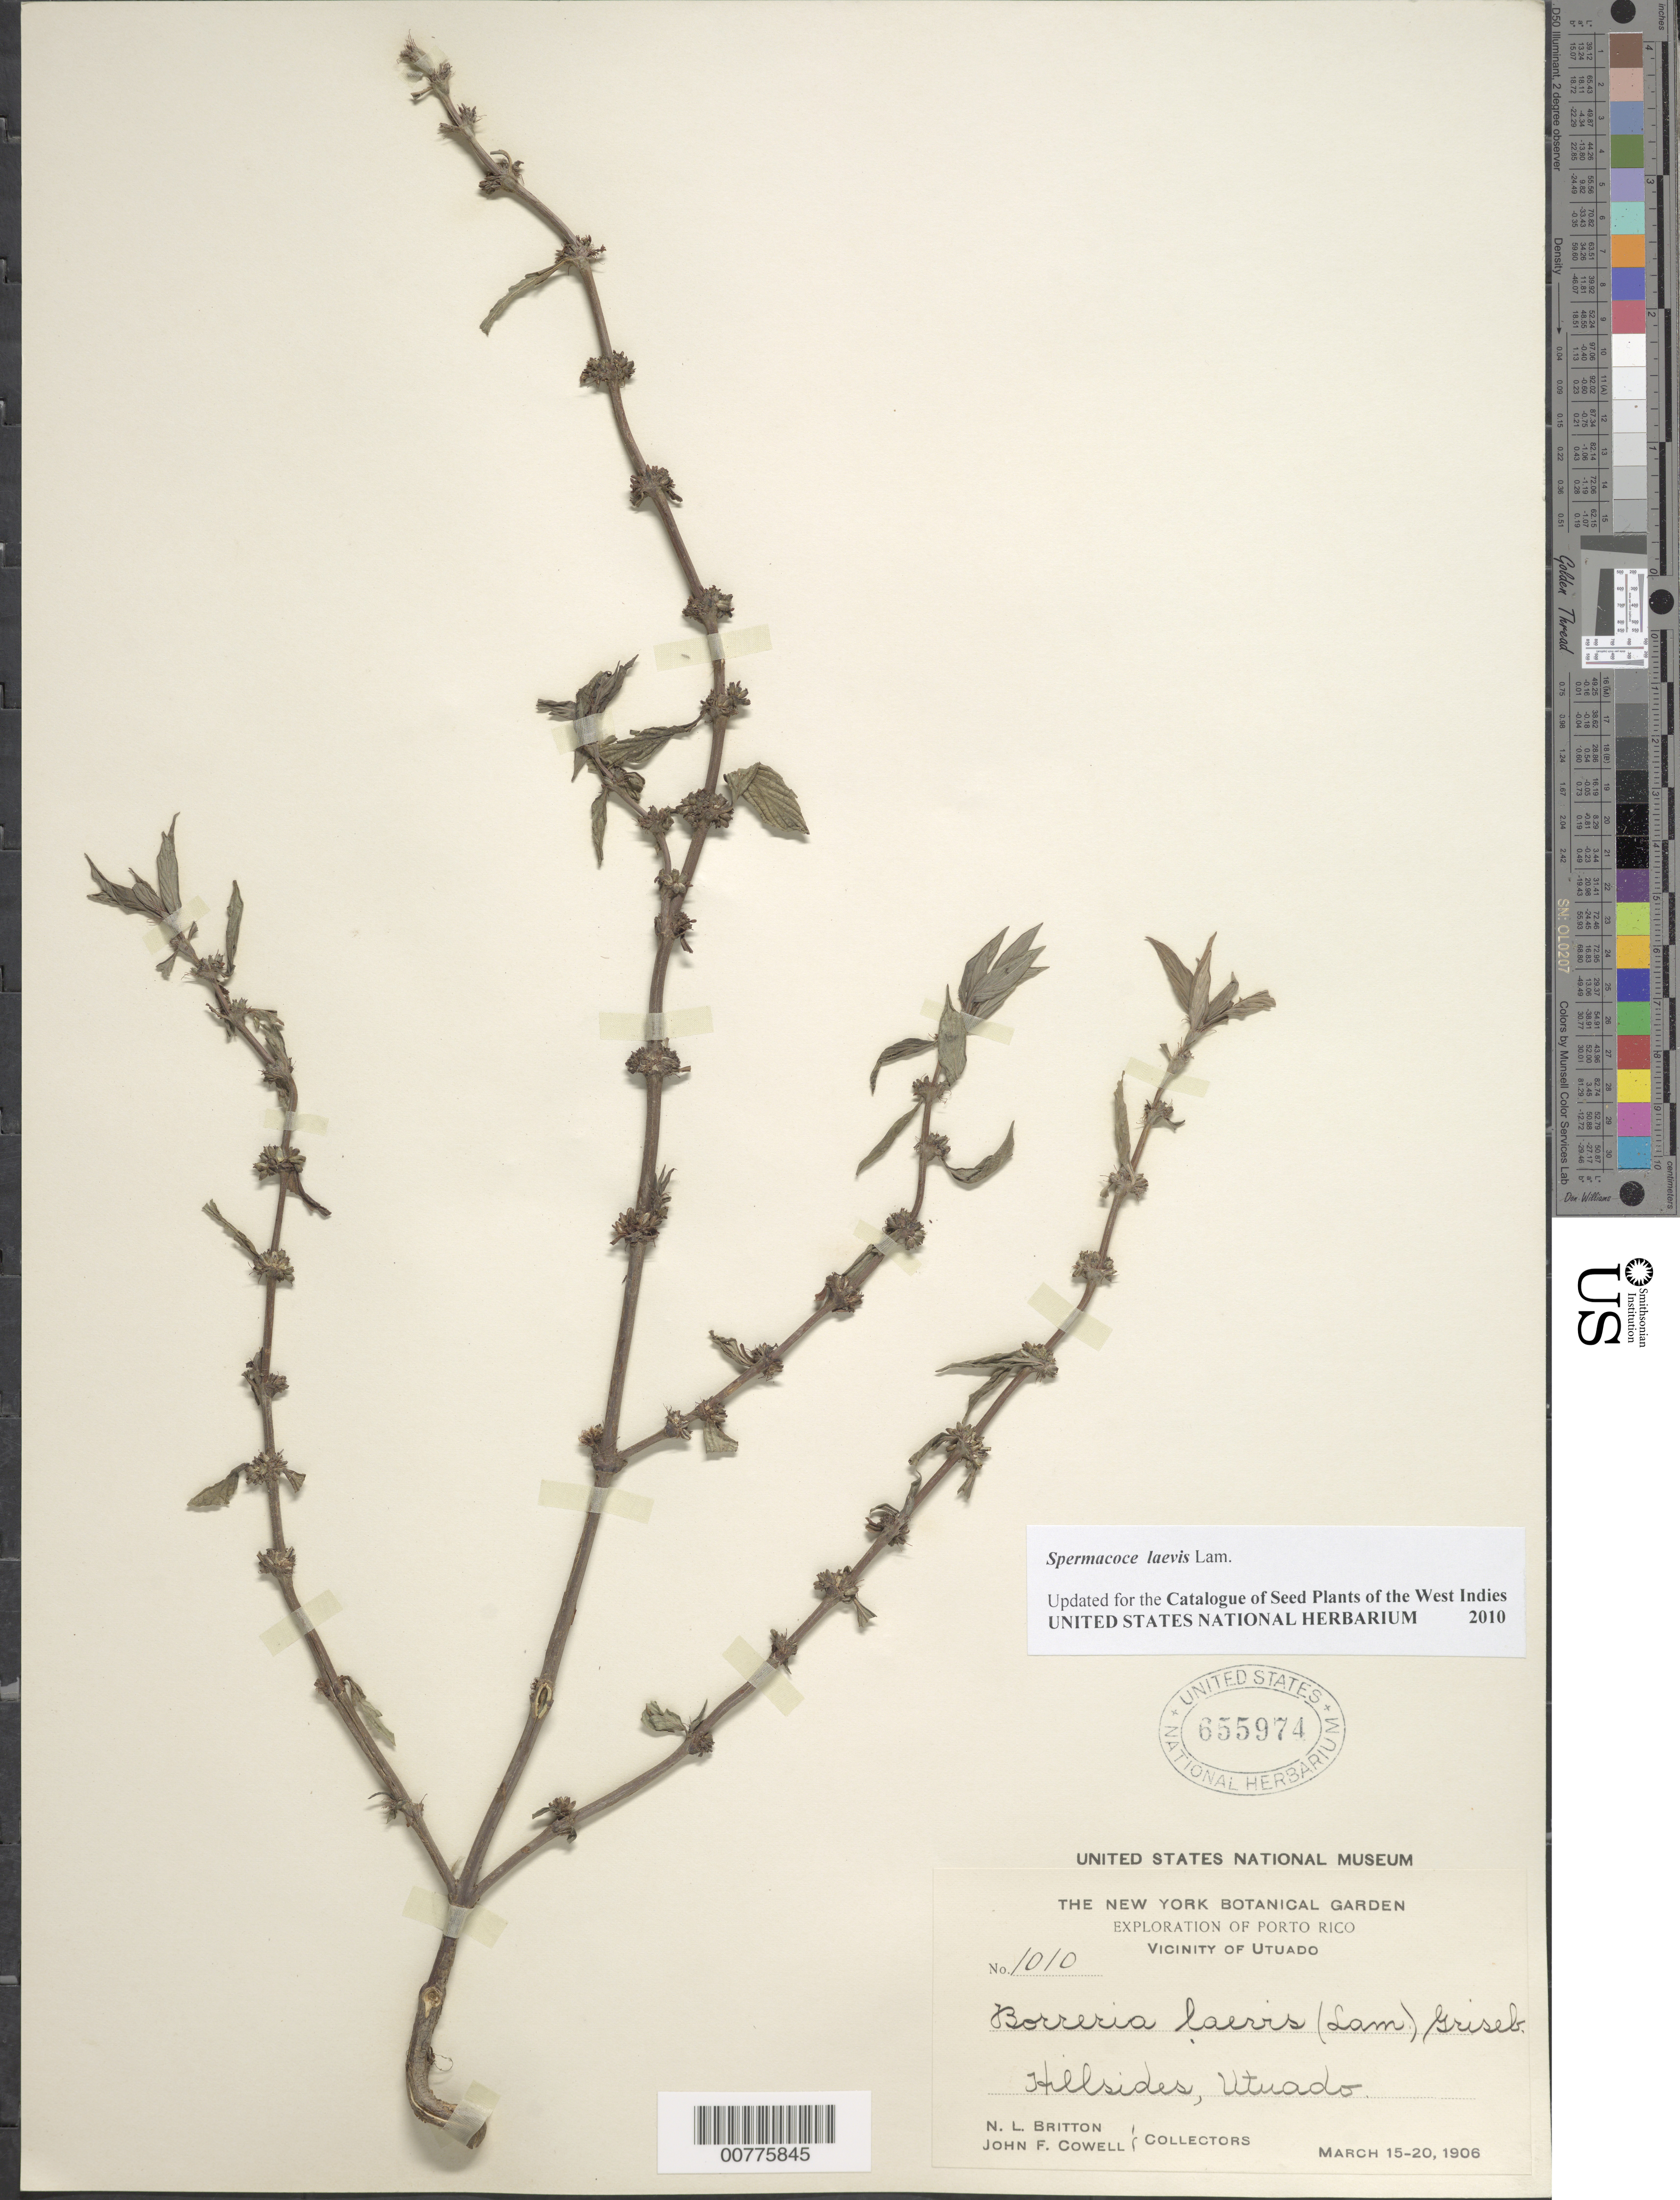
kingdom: Plantae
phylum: Tracheophyta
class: Magnoliopsida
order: Gentianales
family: Rubiaceae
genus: Spermacoce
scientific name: Spermacoce laevis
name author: Lam.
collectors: N. Britton & J. F. Cowell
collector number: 1010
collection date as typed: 15 Mar 1906 to 20 Mar 1906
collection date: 1906-03-15/1906-03-20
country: Puerto Rico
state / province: Utuado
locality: Vicinity of Utuado, hillsides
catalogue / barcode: US 655974